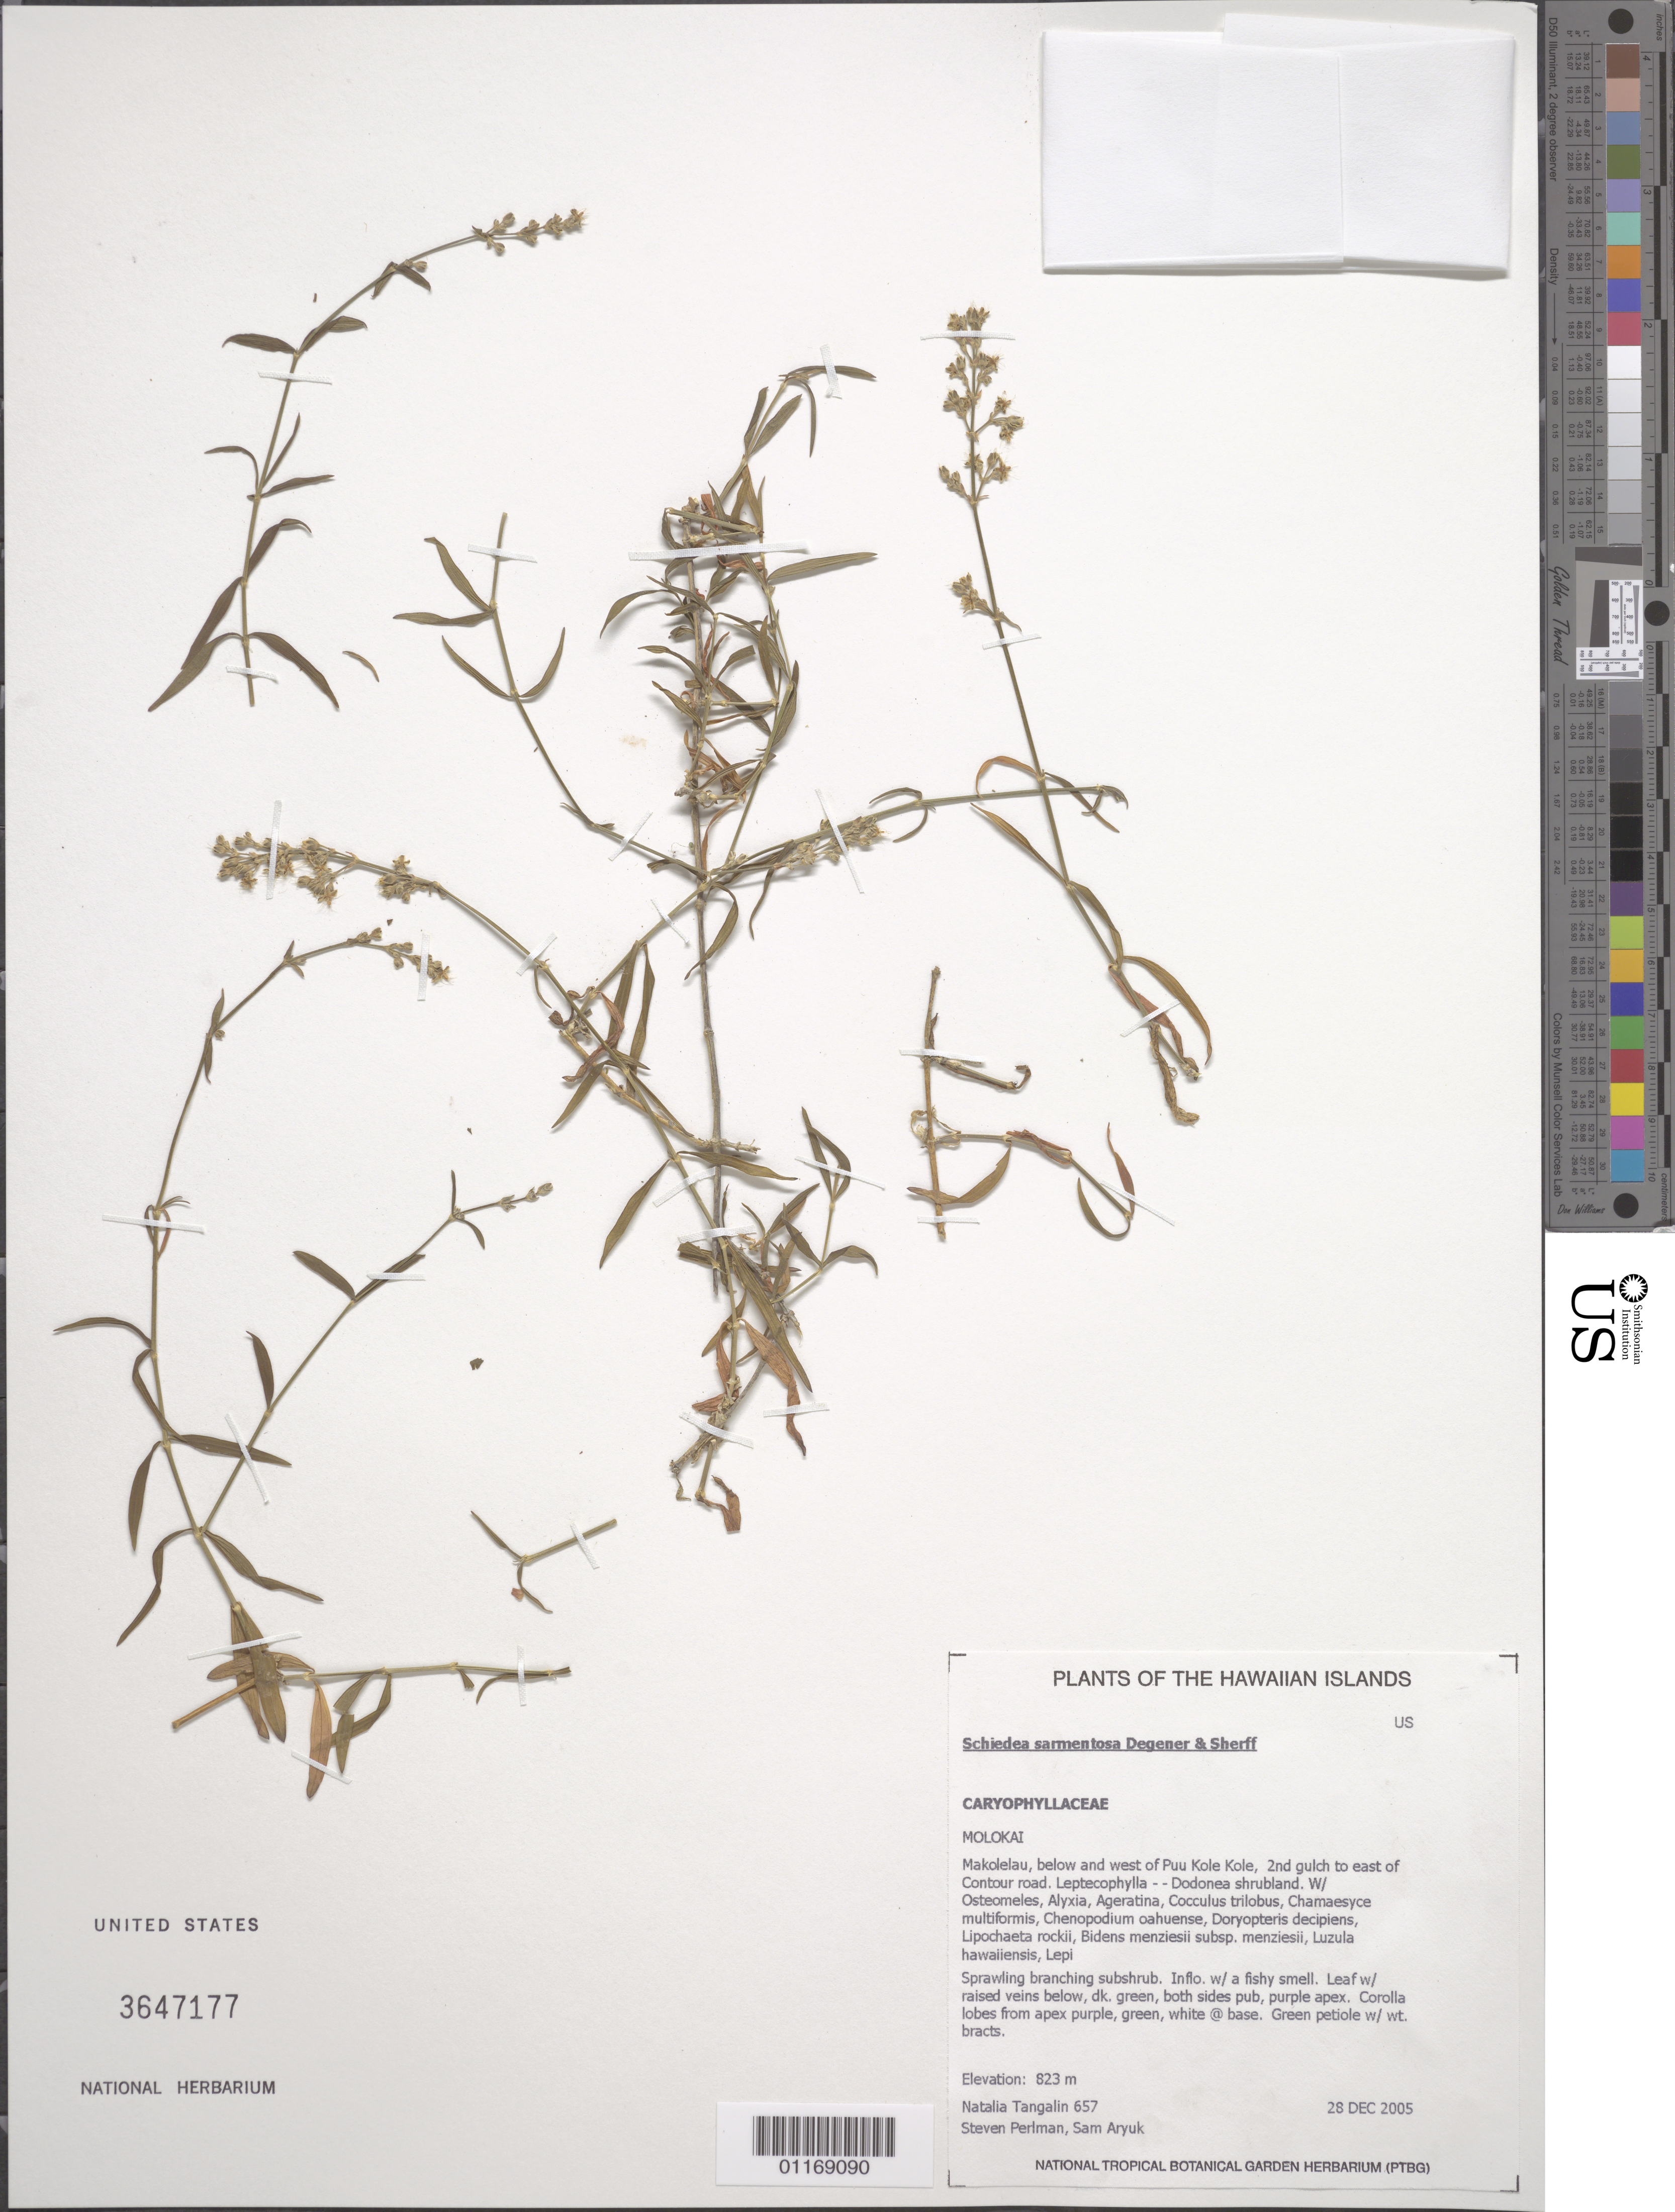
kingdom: Plantae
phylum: Tracheophyta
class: Magnoliopsida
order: Caryophyllales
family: Caryophyllaceae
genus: Schiedea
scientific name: Schiedea sarmentosa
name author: O. Deg. & Sherff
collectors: N. Tangalin, S. P. Perlman & S. Aryuk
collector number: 657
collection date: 2005-12-28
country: United States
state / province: Hawaii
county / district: Maui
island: Moloka'i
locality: Makolelau, below and west of Pu'u Kole Kole, 2nd gulch to east of Contour Rd.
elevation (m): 823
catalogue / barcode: US 3647177